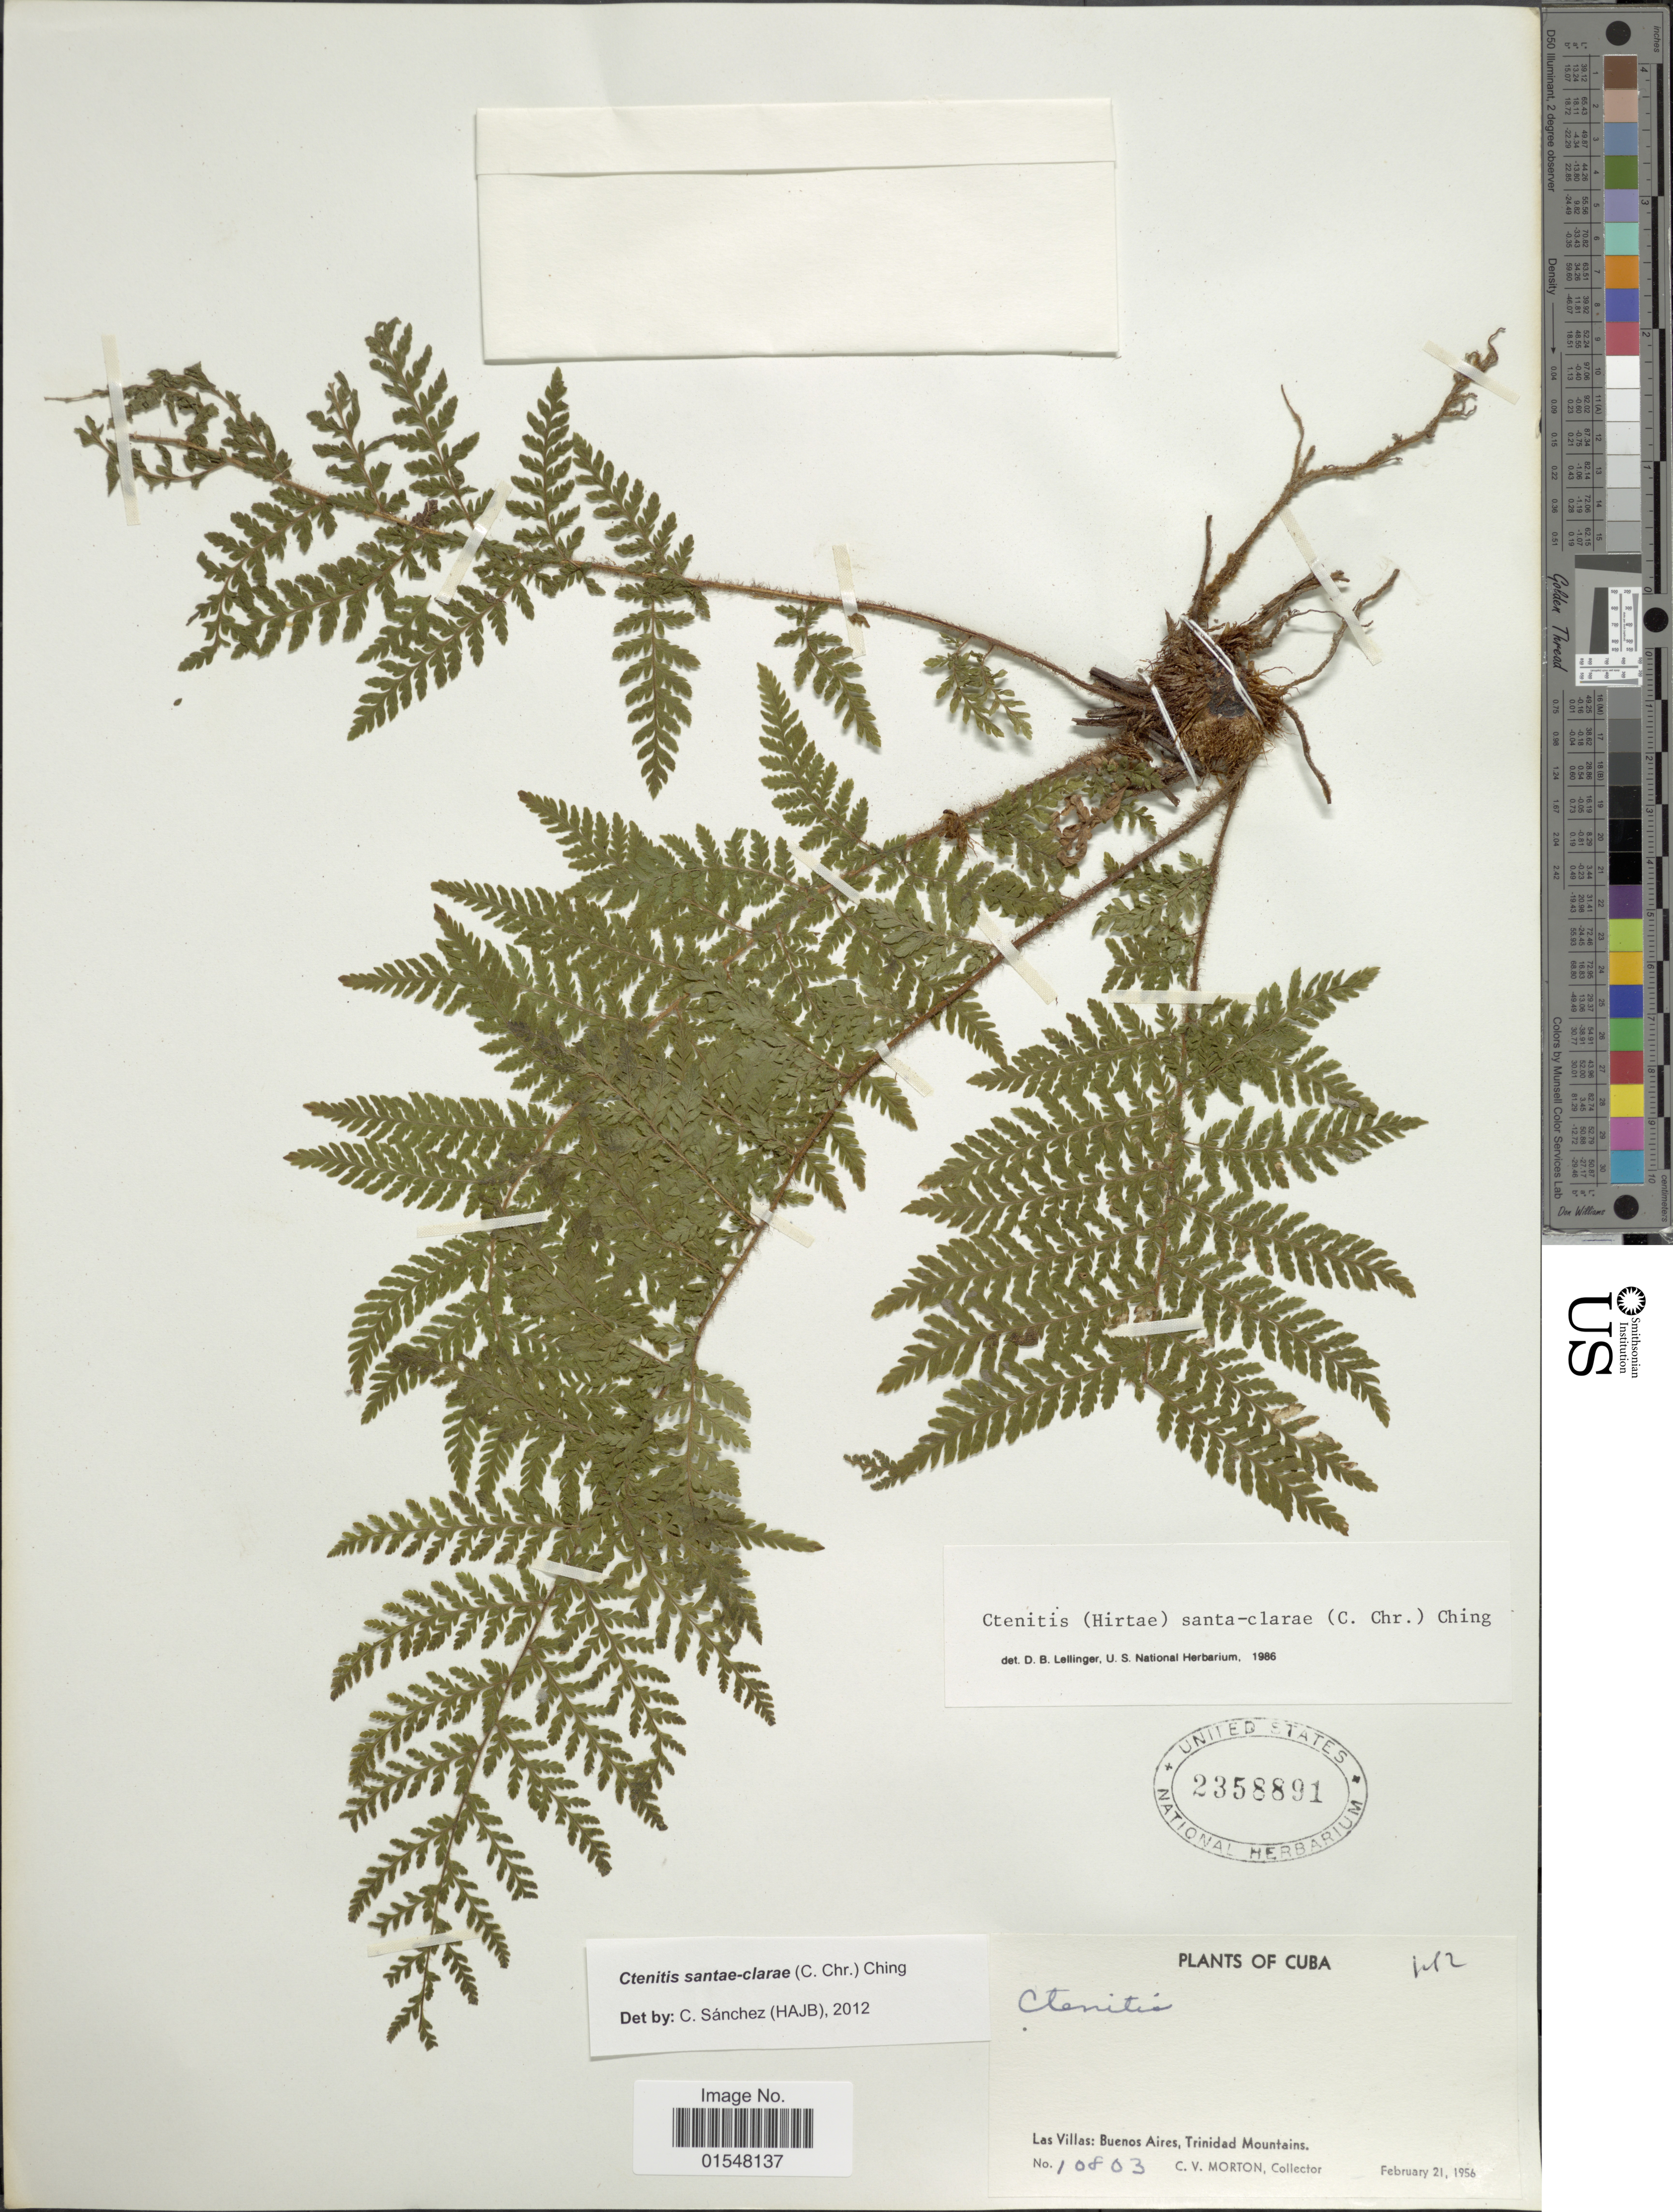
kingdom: Plantae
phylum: Tracheophyta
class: Polypodiopsida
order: Polypodiales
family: Dryopteridaceae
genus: Ctenitis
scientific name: Ctenitis santae-clarae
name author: (C. Chr.) Ching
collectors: C. V. Morton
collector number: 10803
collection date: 1956-02-21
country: Cuba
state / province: Las Villas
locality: Buenos Aires, Trinidad Mountains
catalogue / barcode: US 2358891